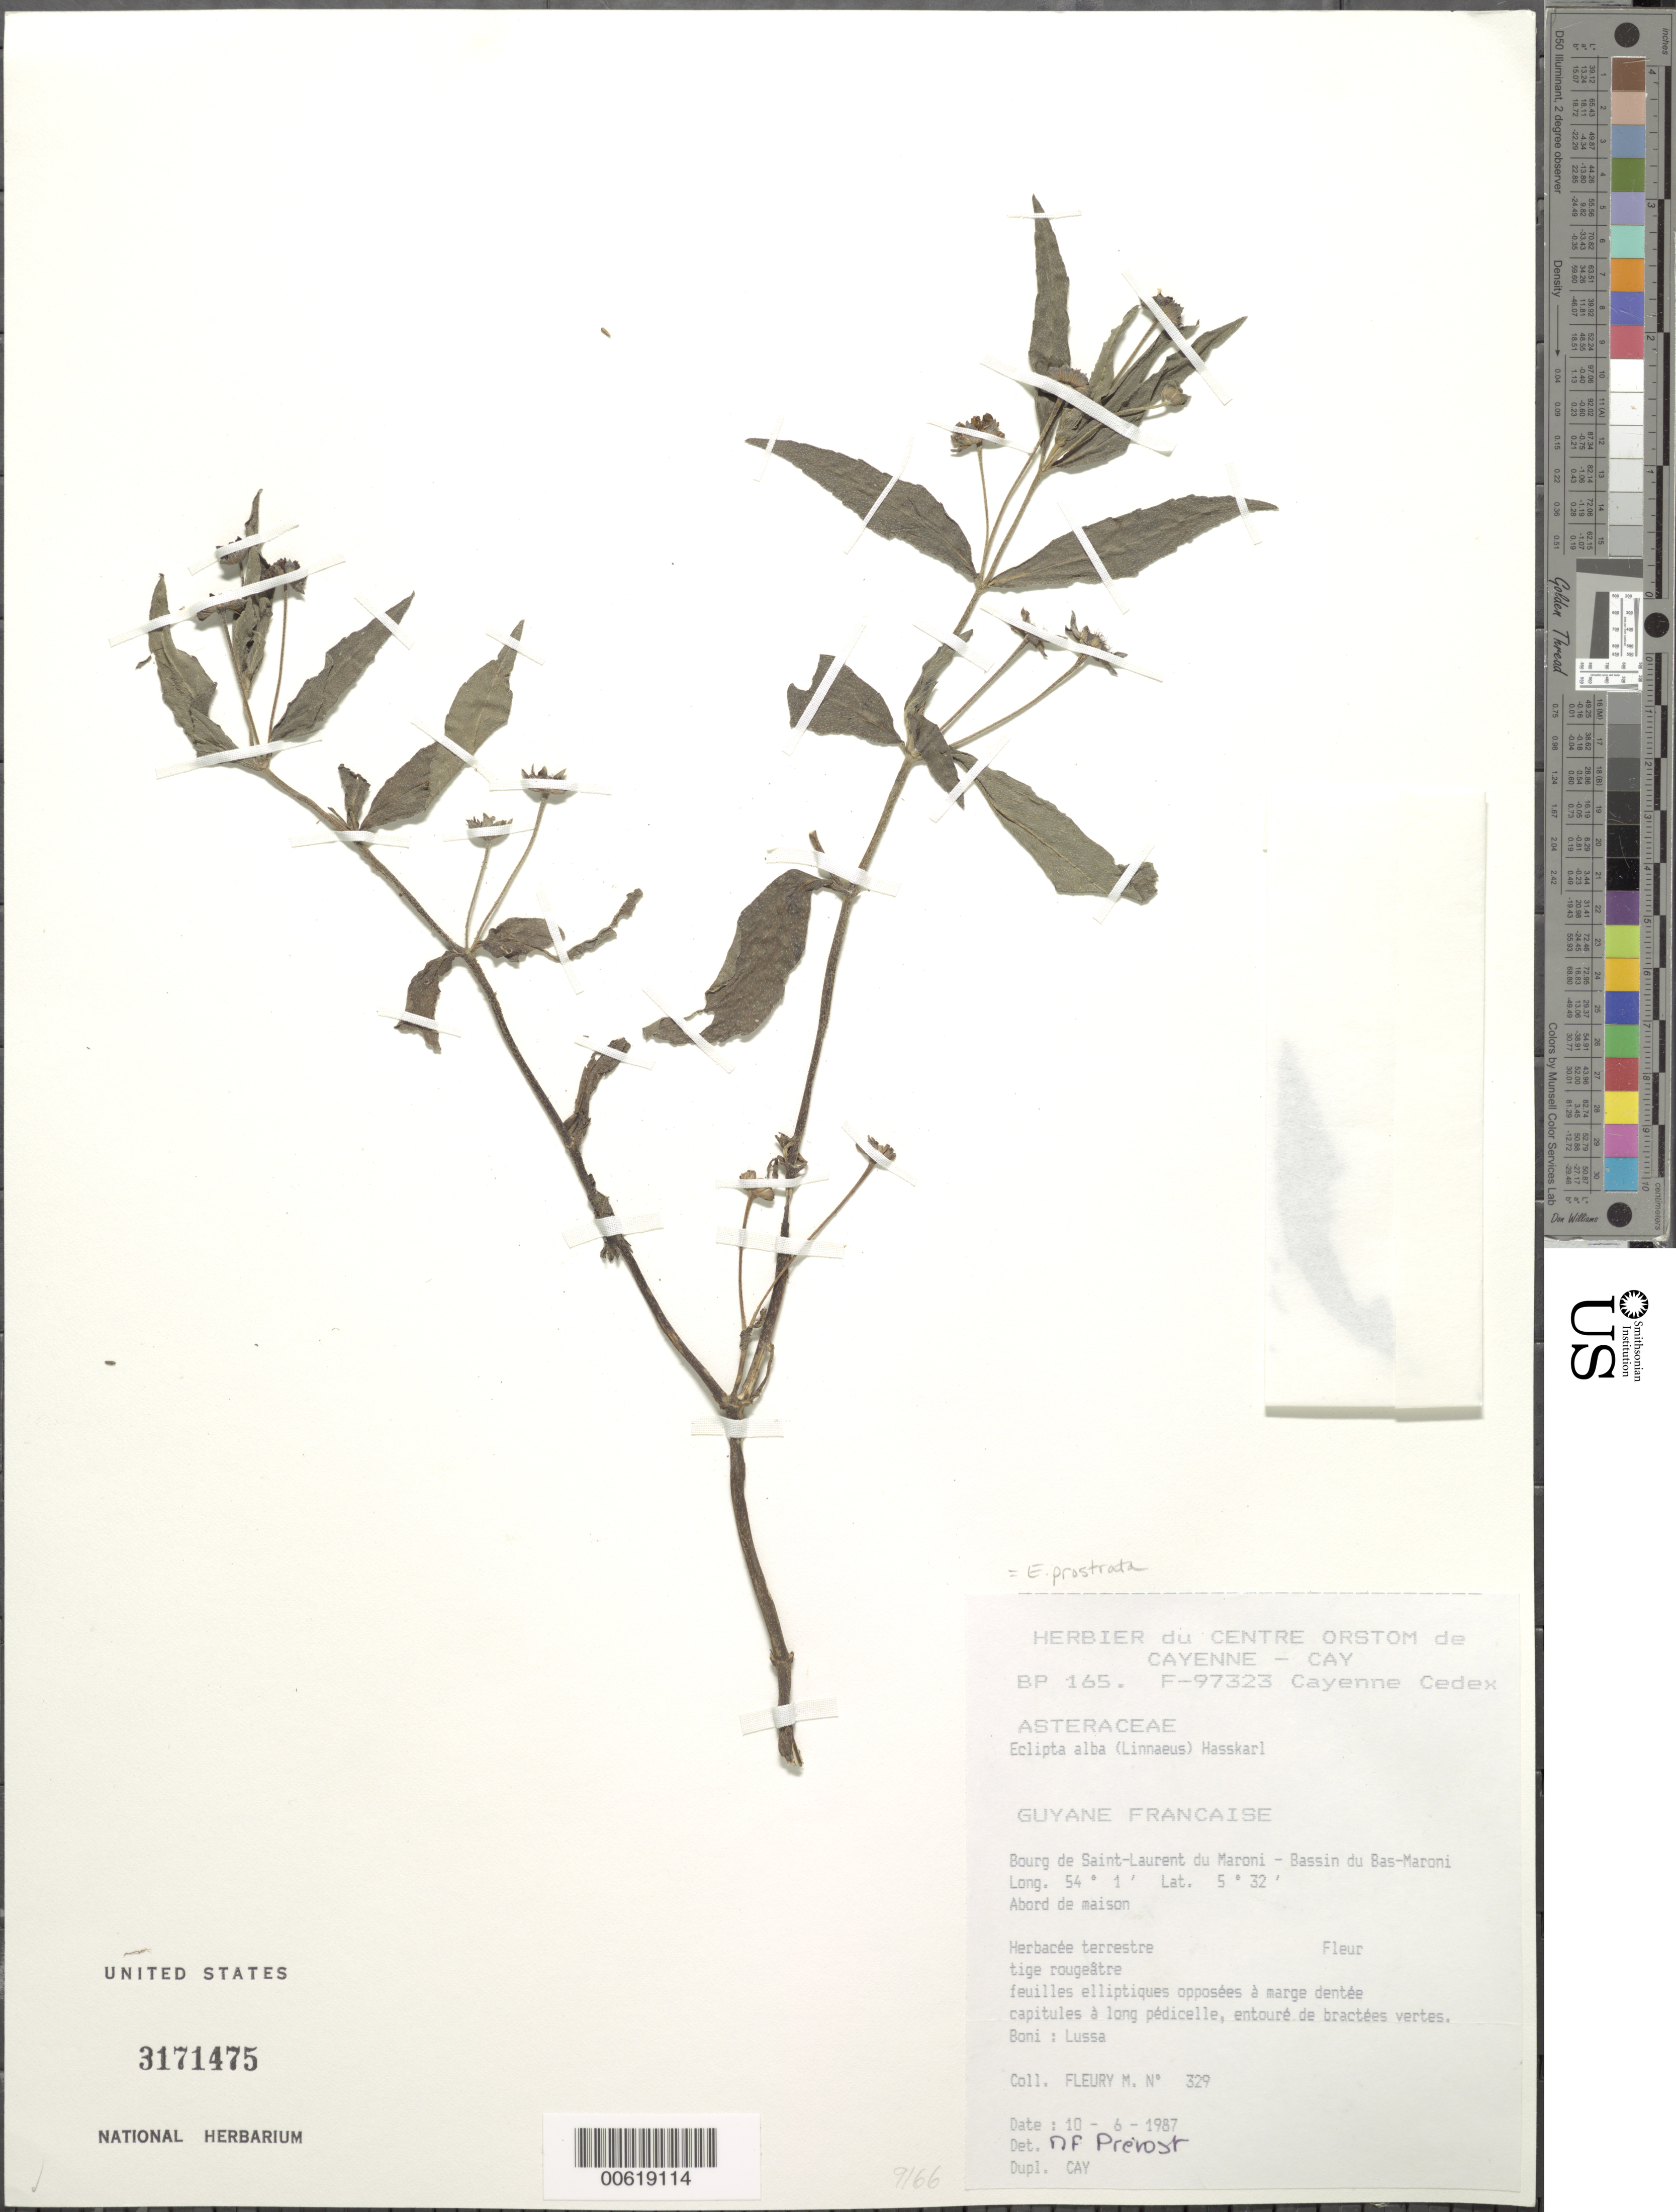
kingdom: Plantae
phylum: Tracheophyta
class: Magnoliopsida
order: Asterales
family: Asteraceae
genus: Eclipta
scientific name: Eclipta prostrata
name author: (L.) L.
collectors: M. Fleury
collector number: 329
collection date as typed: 10-Jun-87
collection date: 1987-06-10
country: French Guiana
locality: Commune de Saint-Laurent du Maroni, Bassin du Bas-Maroni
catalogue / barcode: US 3171475